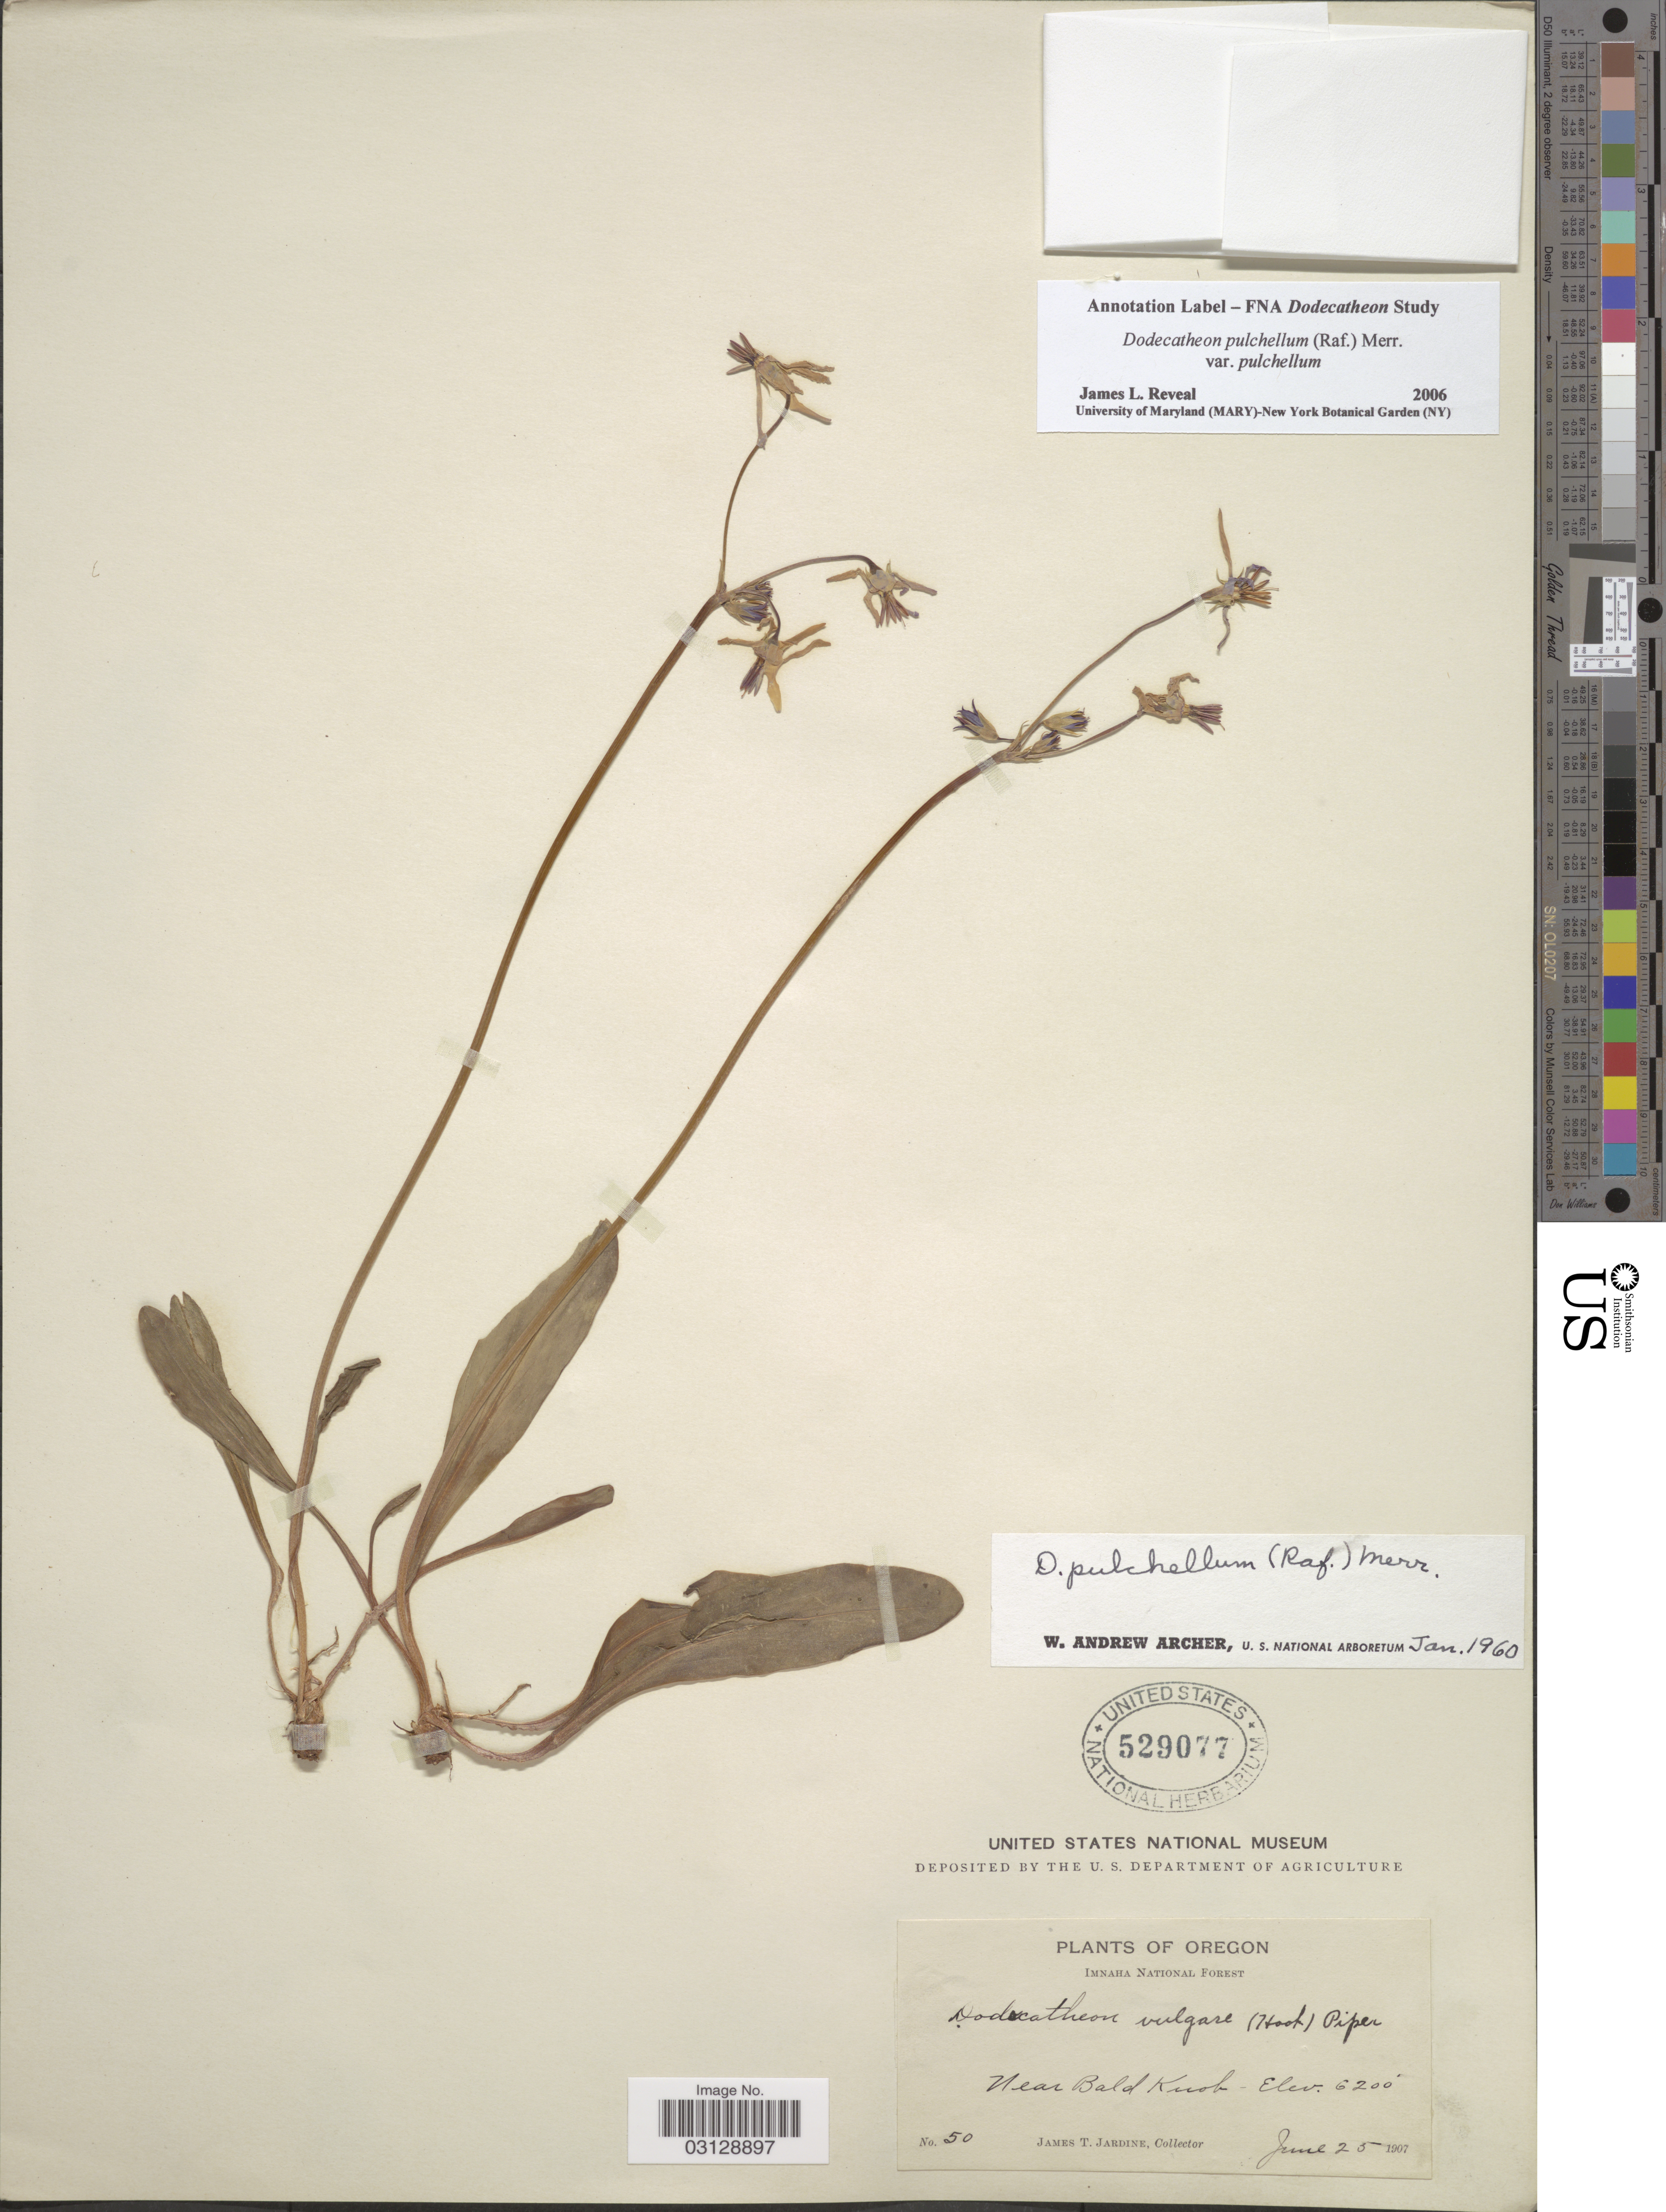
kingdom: Plantae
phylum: Tracheophyta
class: Magnoliopsida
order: Ericales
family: Primulaceae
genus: Dodecatheon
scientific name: Dodecatheon pulchellum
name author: (Raf.) Merr.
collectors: J. T. Jardine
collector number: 50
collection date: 1907-06-25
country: United States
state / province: Oregon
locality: Imnaha National Forest. Near Bald Knob.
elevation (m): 1890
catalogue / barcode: US 529077